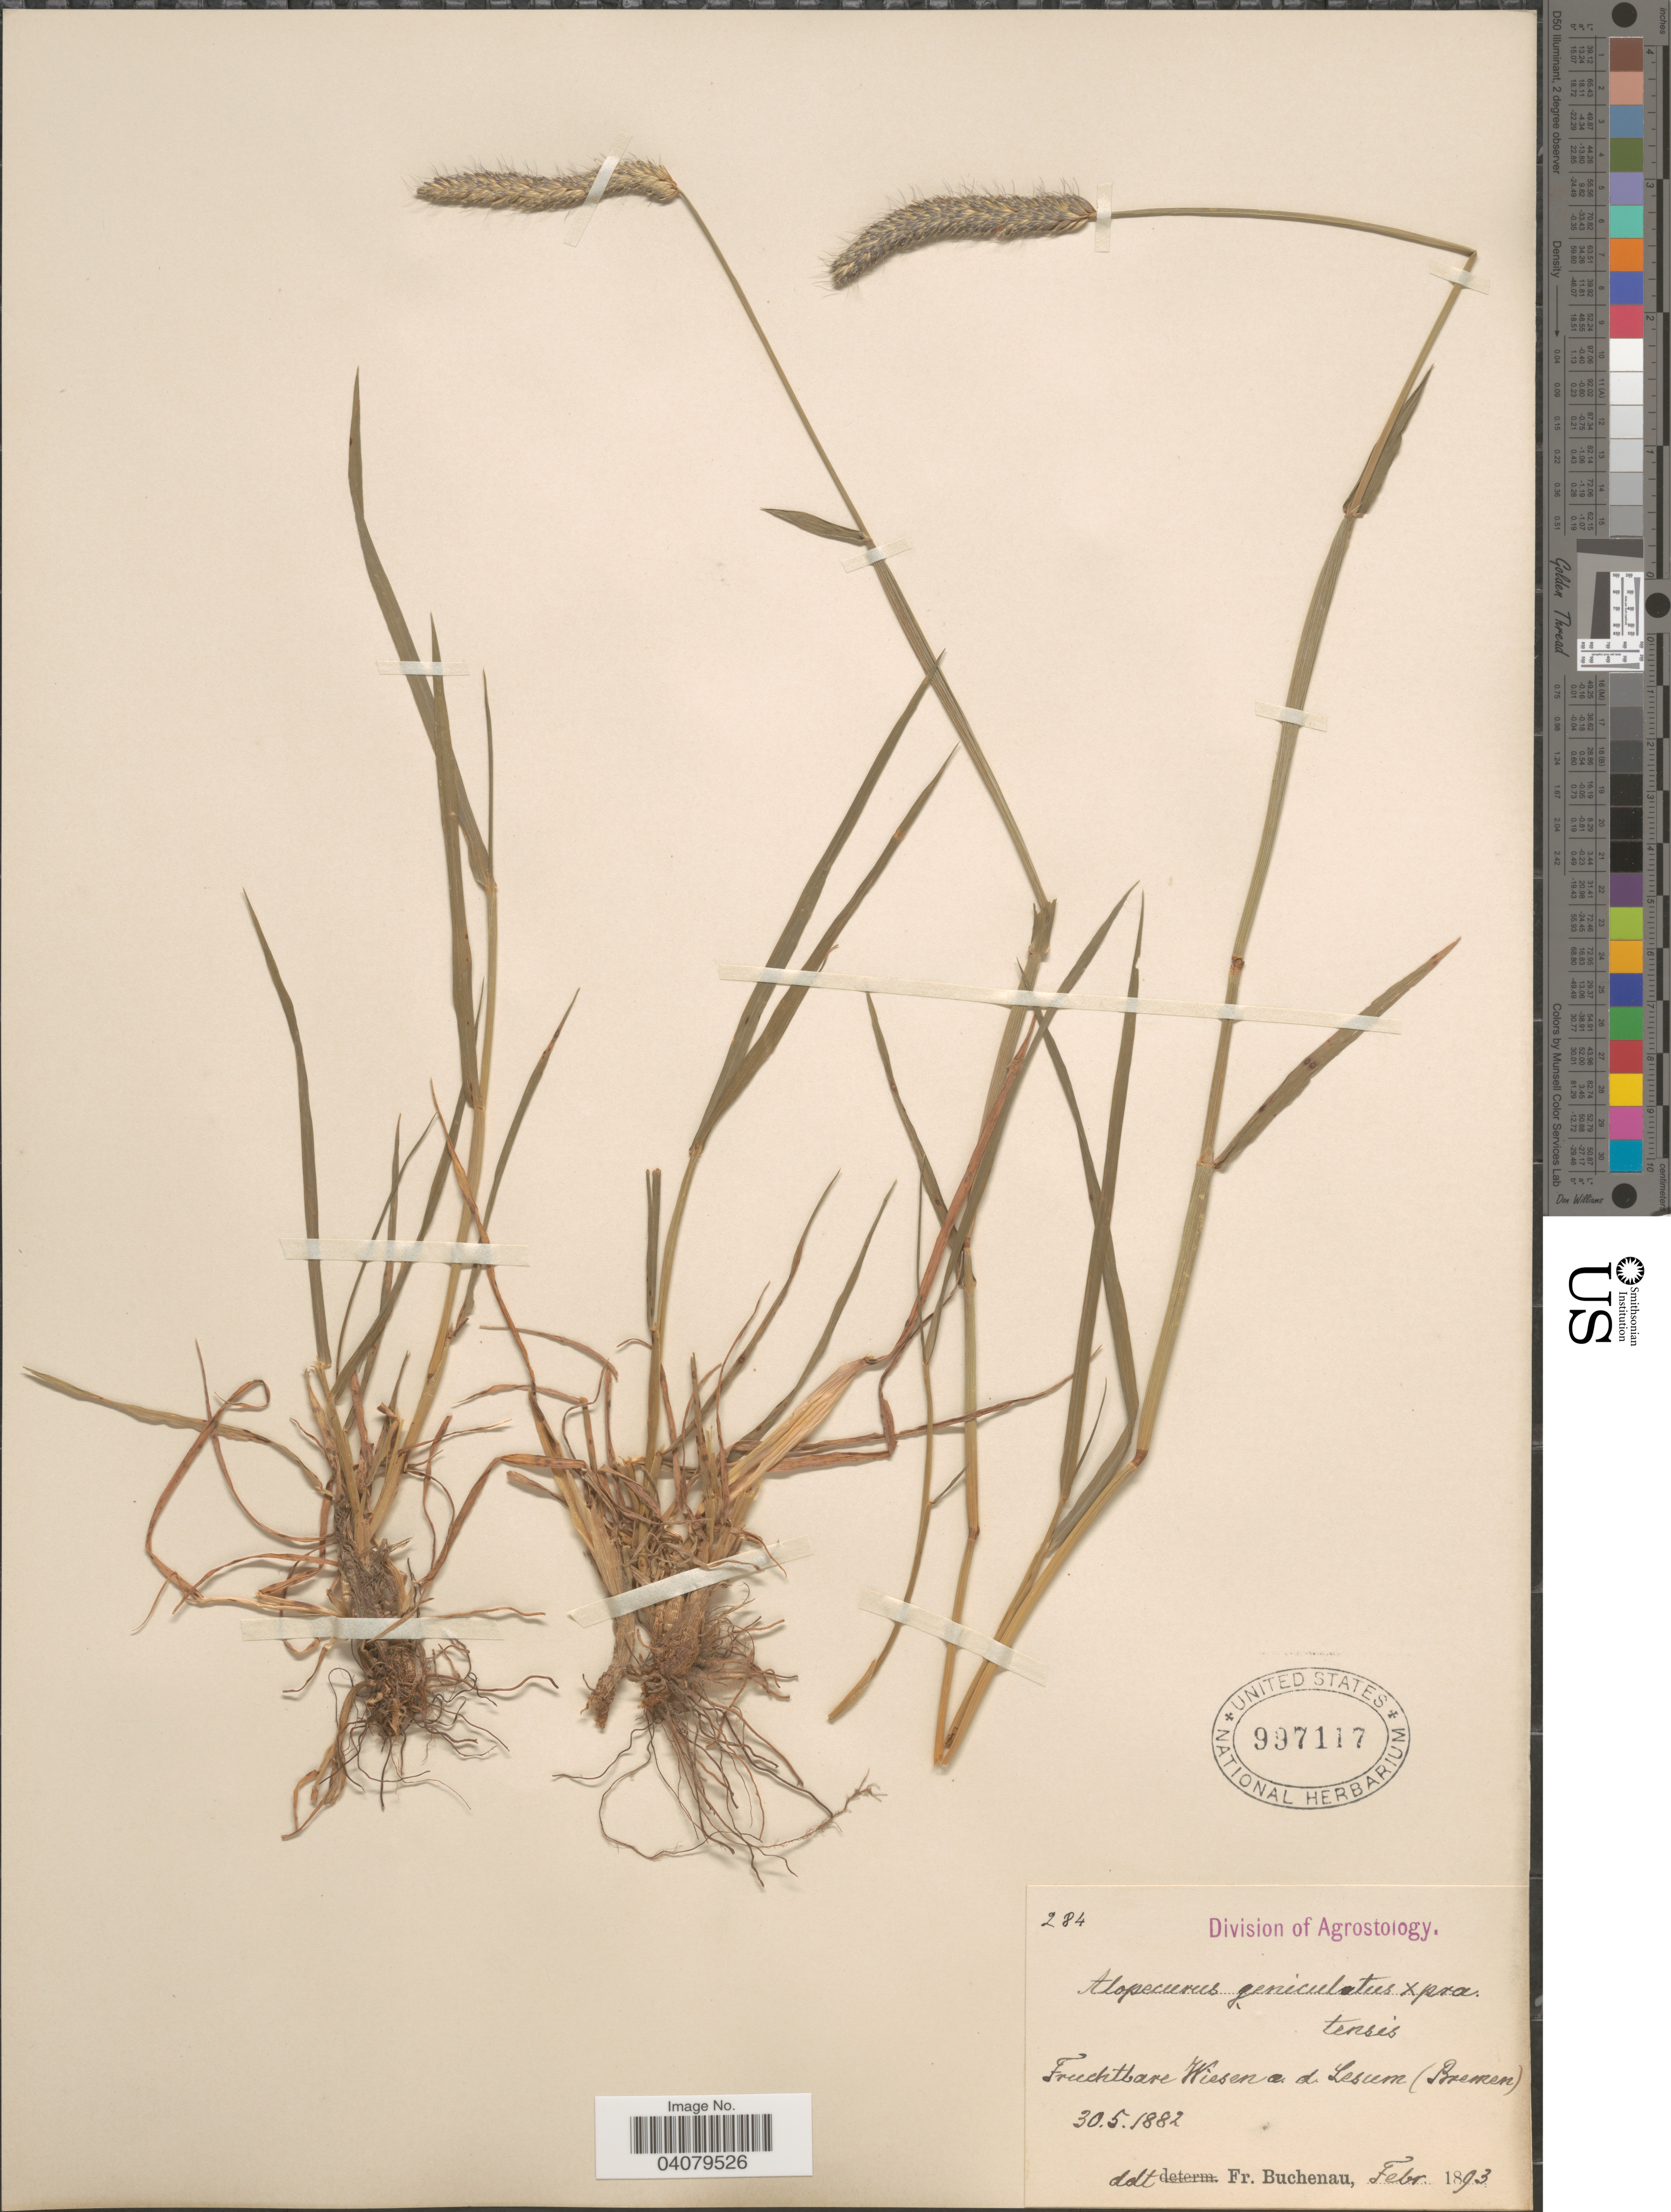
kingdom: Plantae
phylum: Tracheophyta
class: Liliopsida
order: Poales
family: Poaceae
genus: Alopecurus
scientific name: Alopecurus geniculatus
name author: L.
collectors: F. Buchenau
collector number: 284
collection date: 1882-05-30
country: Germany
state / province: Bremen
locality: Fruchtbare Wiesen a. d. Lescem.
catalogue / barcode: US 997117